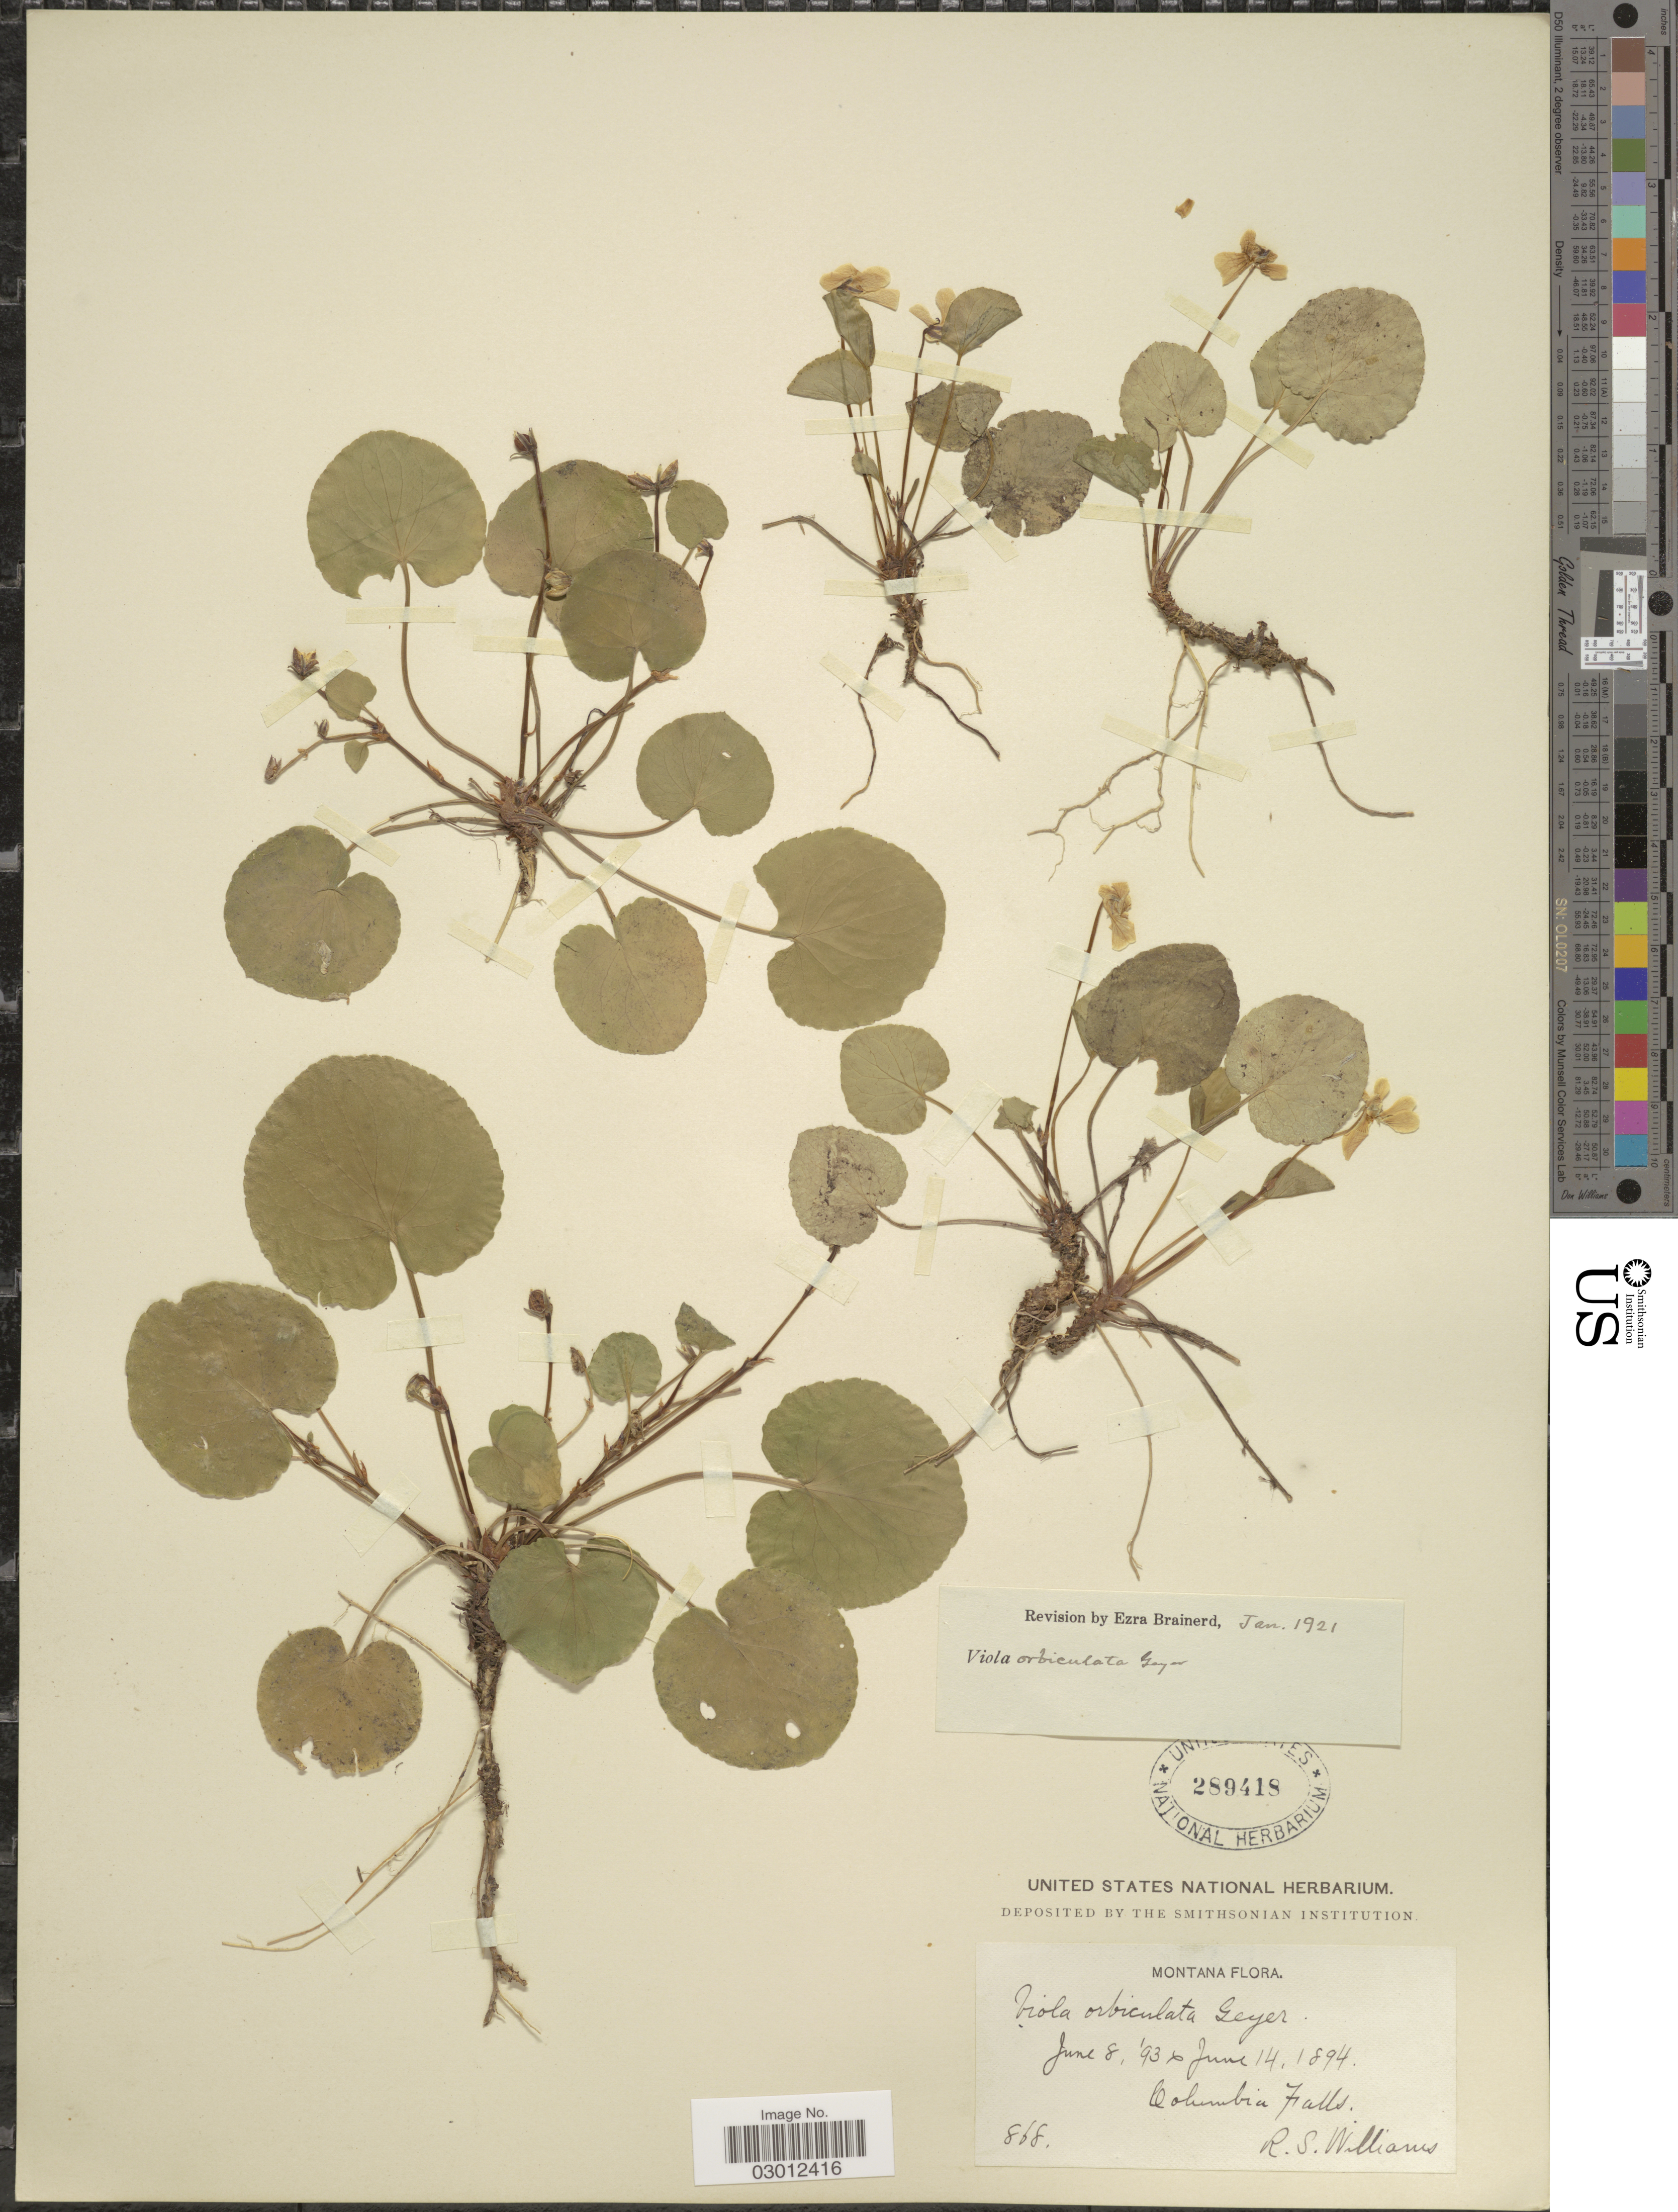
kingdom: Plantae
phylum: Tracheophyta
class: Magnoliopsida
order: Malpighiales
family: Violaceae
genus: Viola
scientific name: Viola orbiculata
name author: Geyer ex Hook.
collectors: R. S. Williams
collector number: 868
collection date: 1893-06-08/1894-06-14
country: United States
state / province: Montana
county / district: Flathead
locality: Columbia Falls.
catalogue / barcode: US 289418